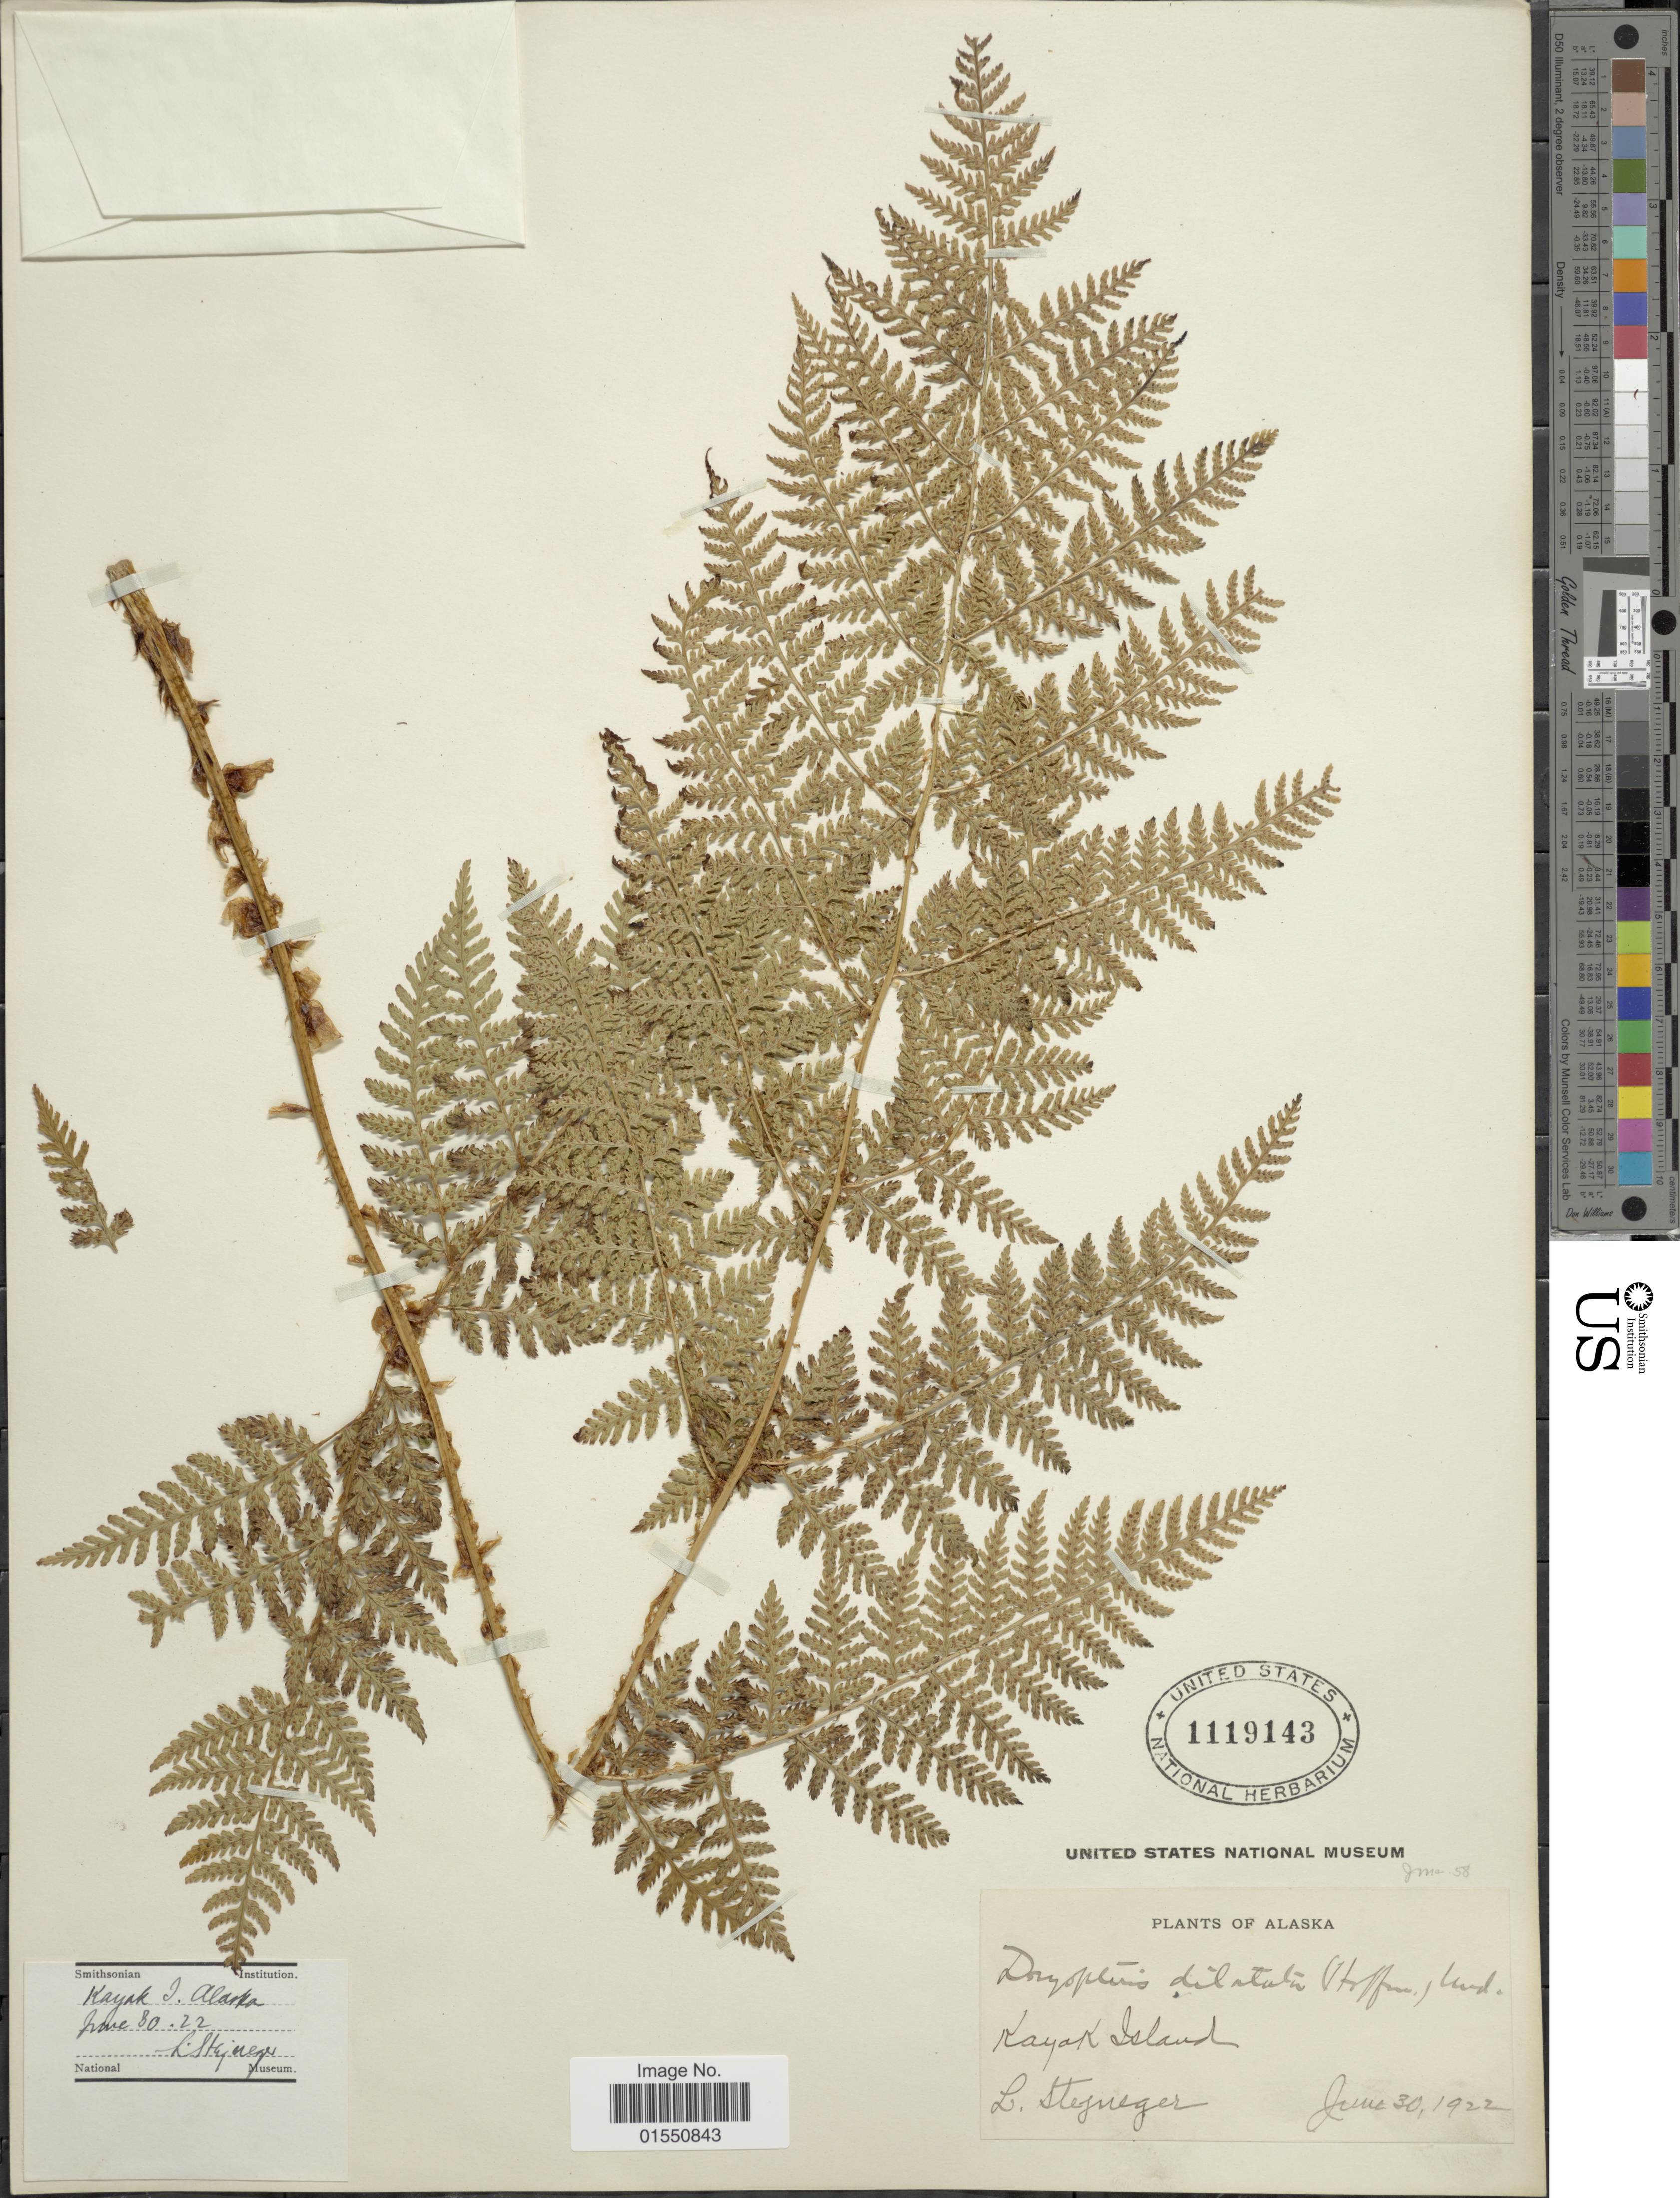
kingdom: Plantae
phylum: Tracheophyta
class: Polypodiopsida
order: Polypodiales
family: Dryopteridaceae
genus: Dryopteris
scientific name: Dryopteris expansa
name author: (C. Presl) Fraser-Jenk. & Jermy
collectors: L. Stejneger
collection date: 1922-06-30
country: United States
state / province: Alaska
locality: Kayak Island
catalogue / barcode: US 1119143